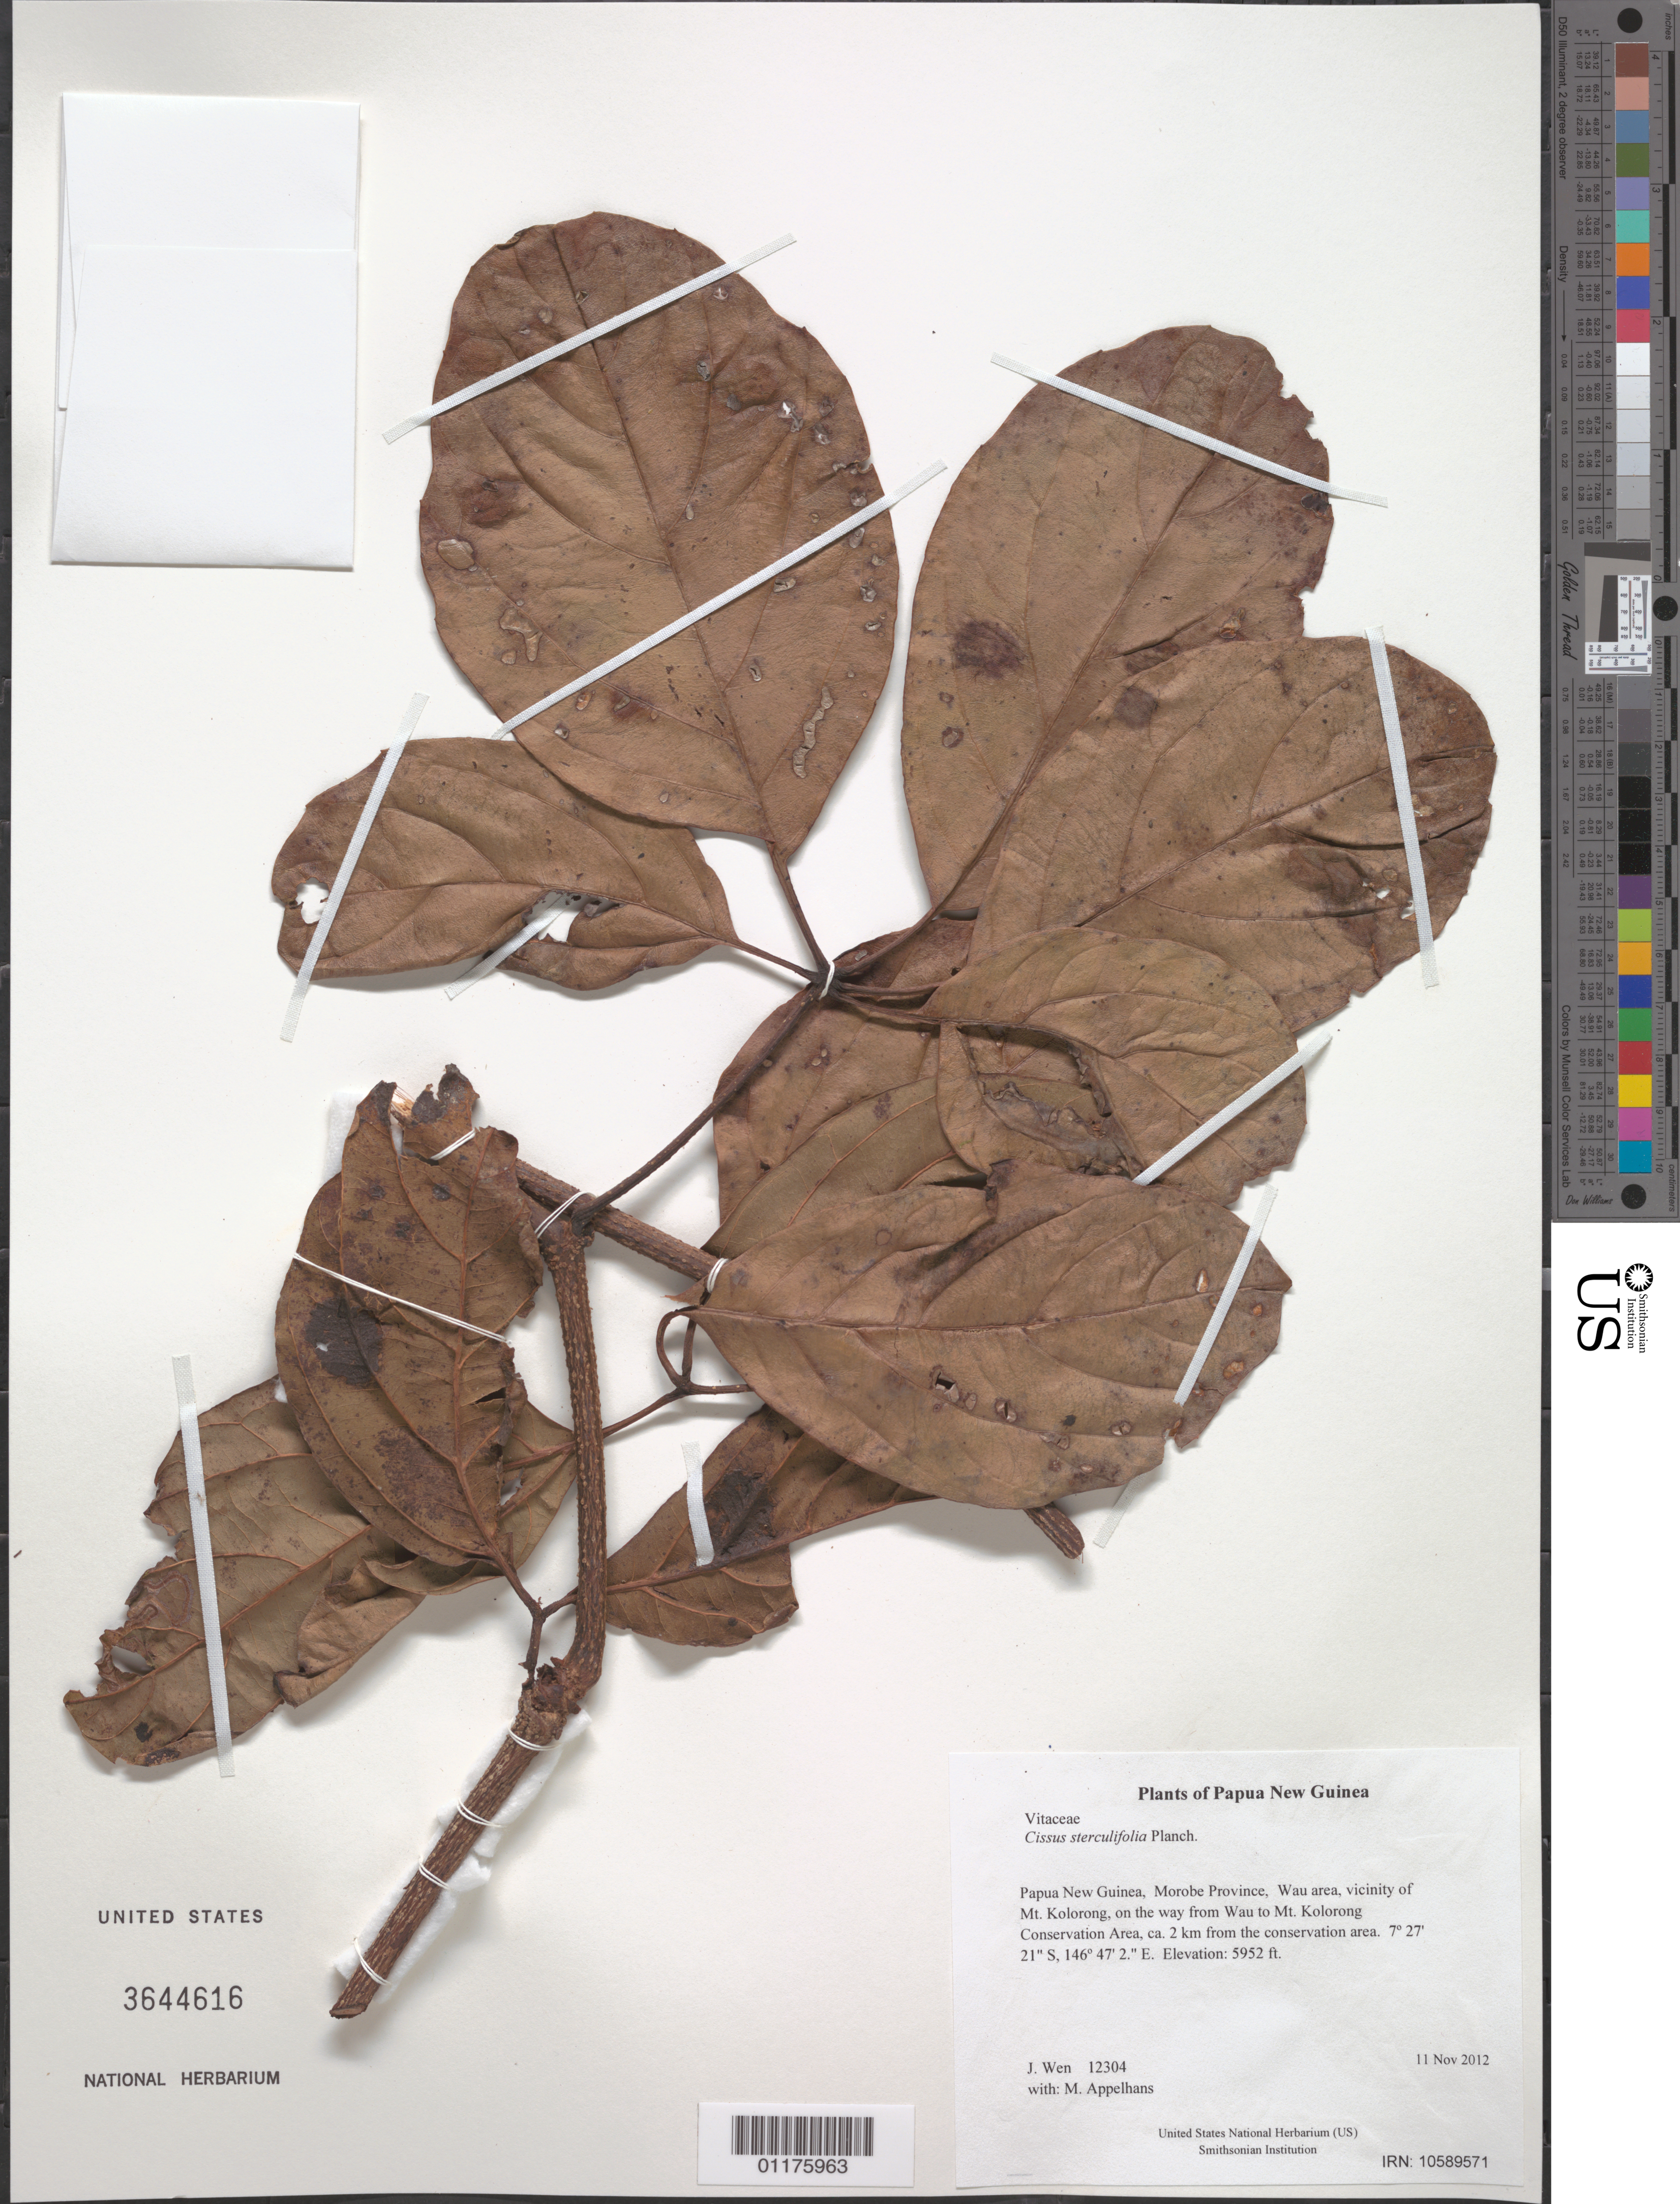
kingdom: Plantae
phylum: Tracheophyta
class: Magnoliopsida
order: Vitales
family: Vitaceae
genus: Cissus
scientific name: Cissus sterculifolia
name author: Planch.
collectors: M. Appelhans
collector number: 12304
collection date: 2012-11-11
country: Papua New Guinea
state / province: Morobe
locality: Wau area, vicinity of Mt. Kolorong, on the way from Wau to Mt. Kolorong Conservation Area, ca. 2 km from the conservation area.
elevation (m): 1814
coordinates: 07 27.350 S, 146 47.037 E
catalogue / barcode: US 3644616